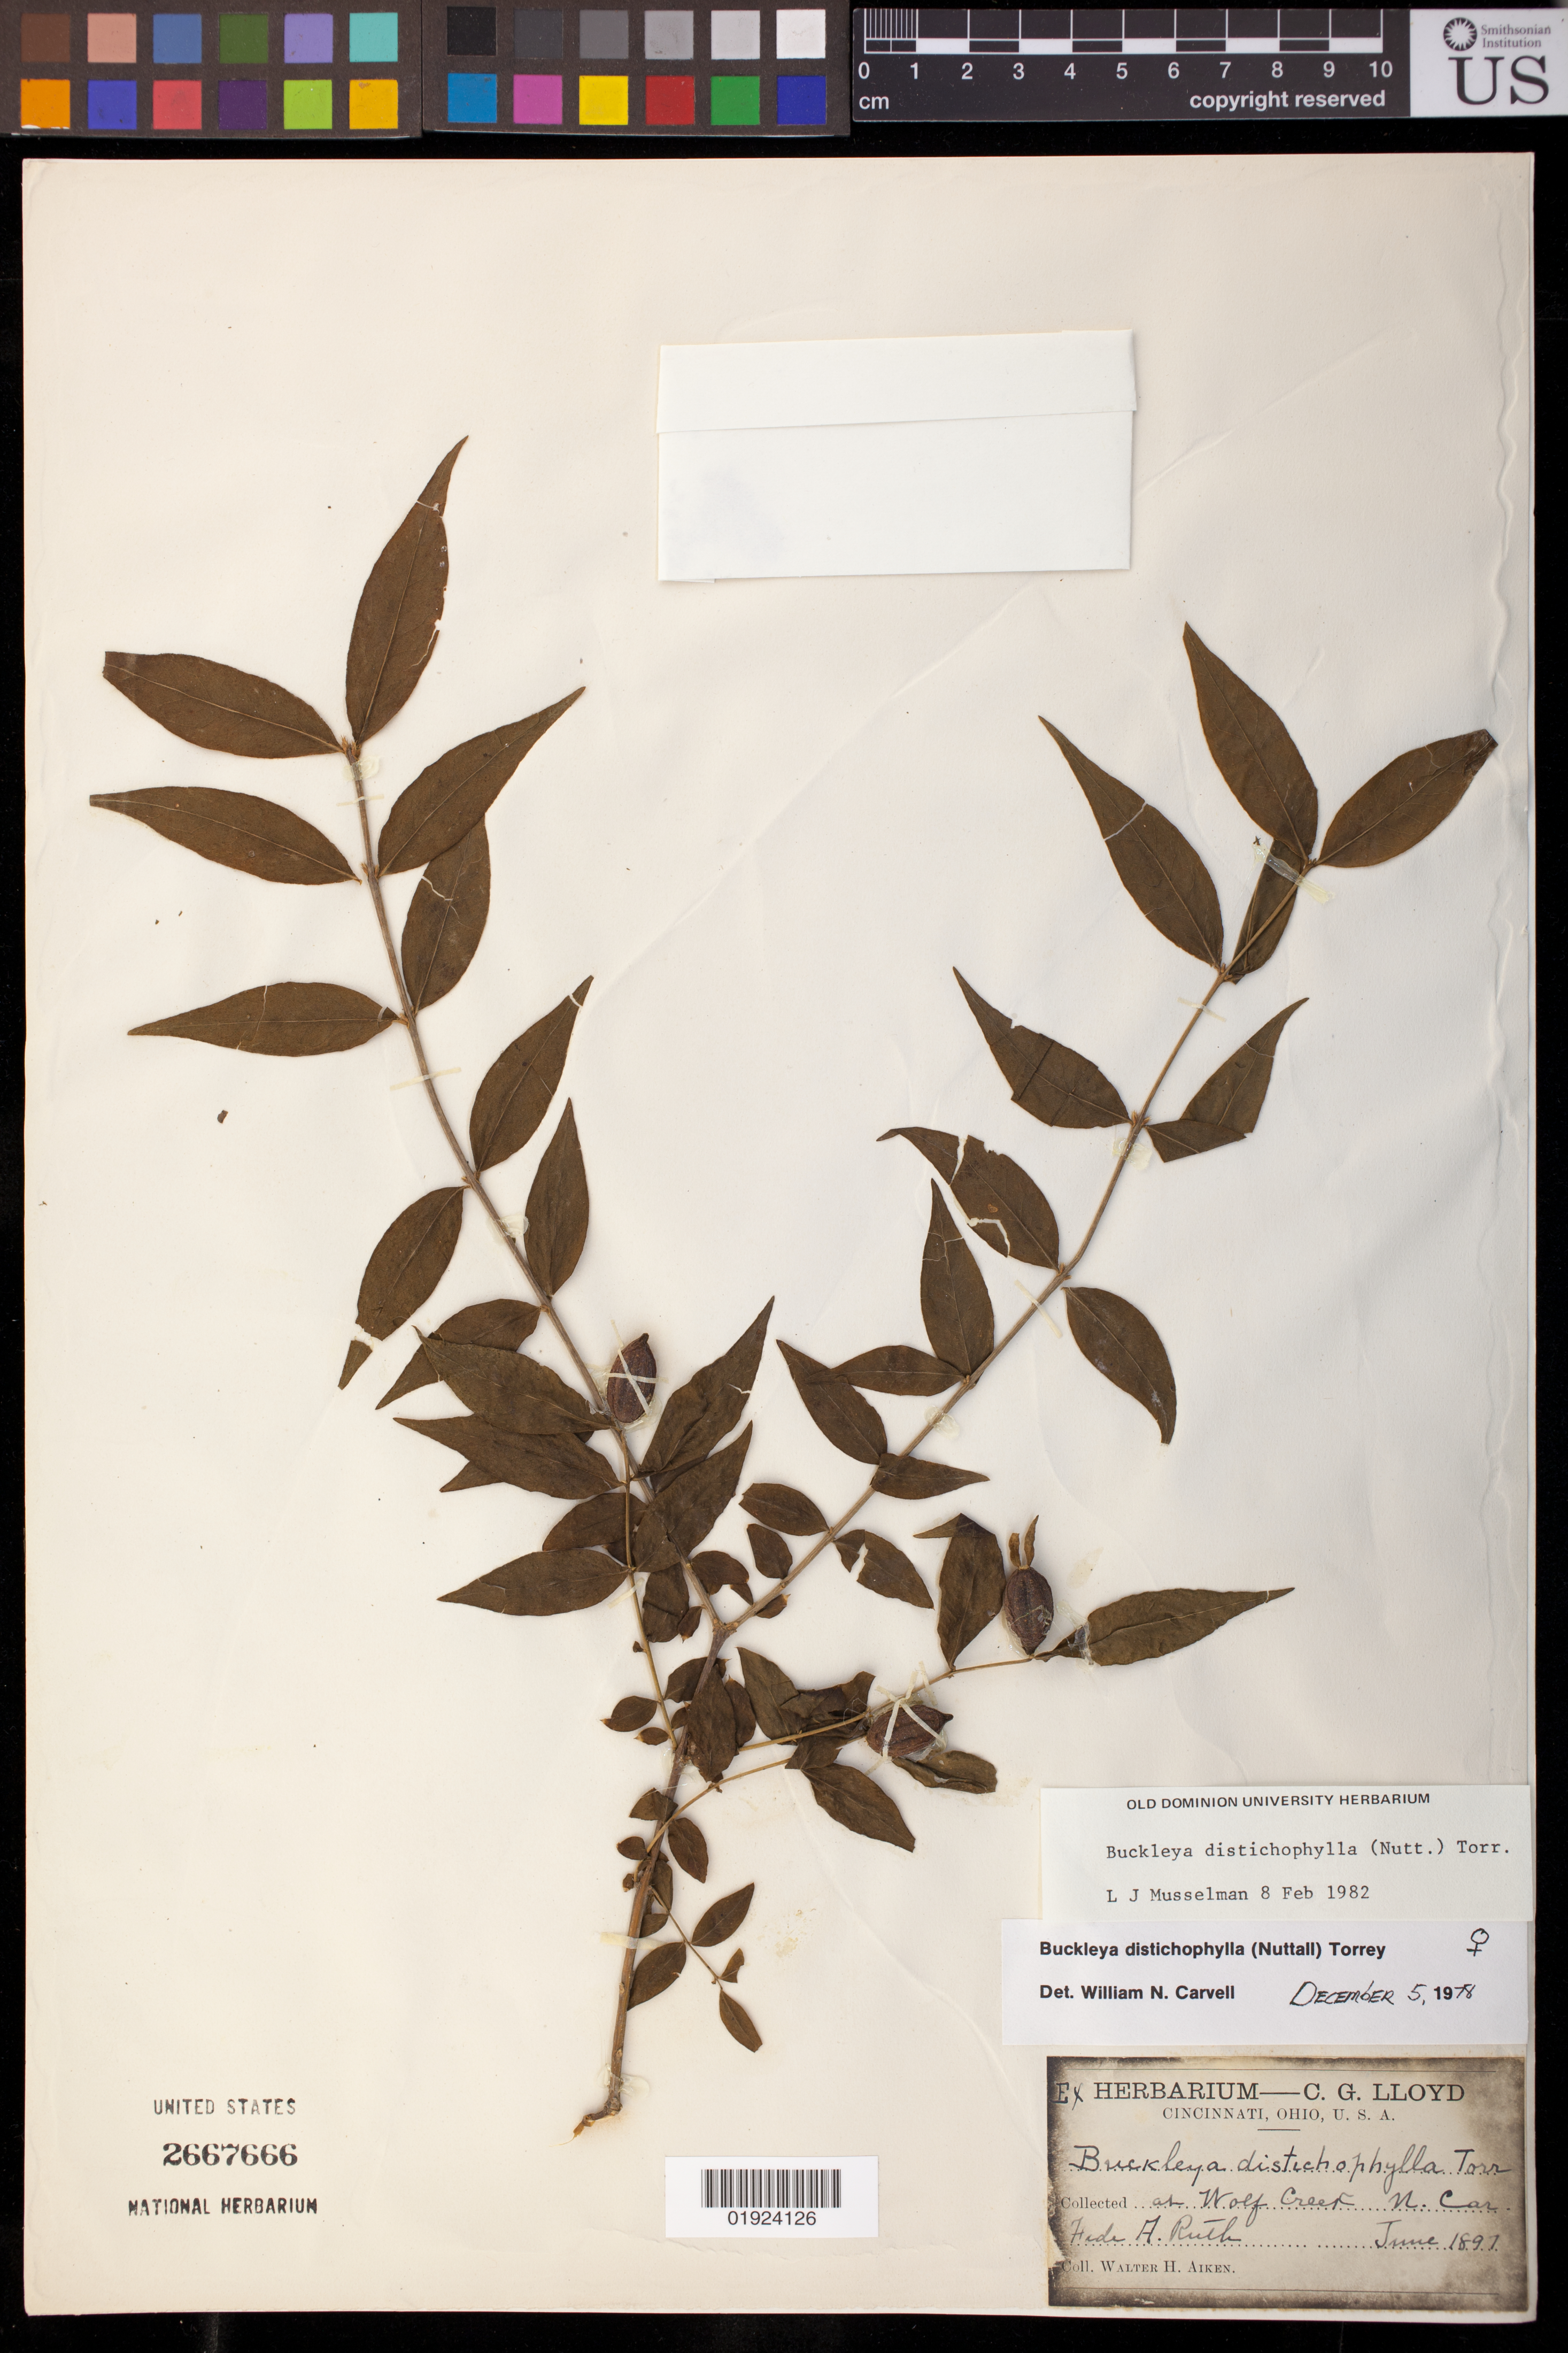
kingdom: Plantae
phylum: Tracheophyta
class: Magnoliopsida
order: Santalales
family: Thesiaceae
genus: Buckleya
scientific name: Buckleya distichophylla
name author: (Nutt.) Torr.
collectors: W. Aiken & -. Ruth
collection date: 1897-06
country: United States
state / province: North Carolina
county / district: Cherokee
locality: Wolf Creek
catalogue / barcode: US 2667666